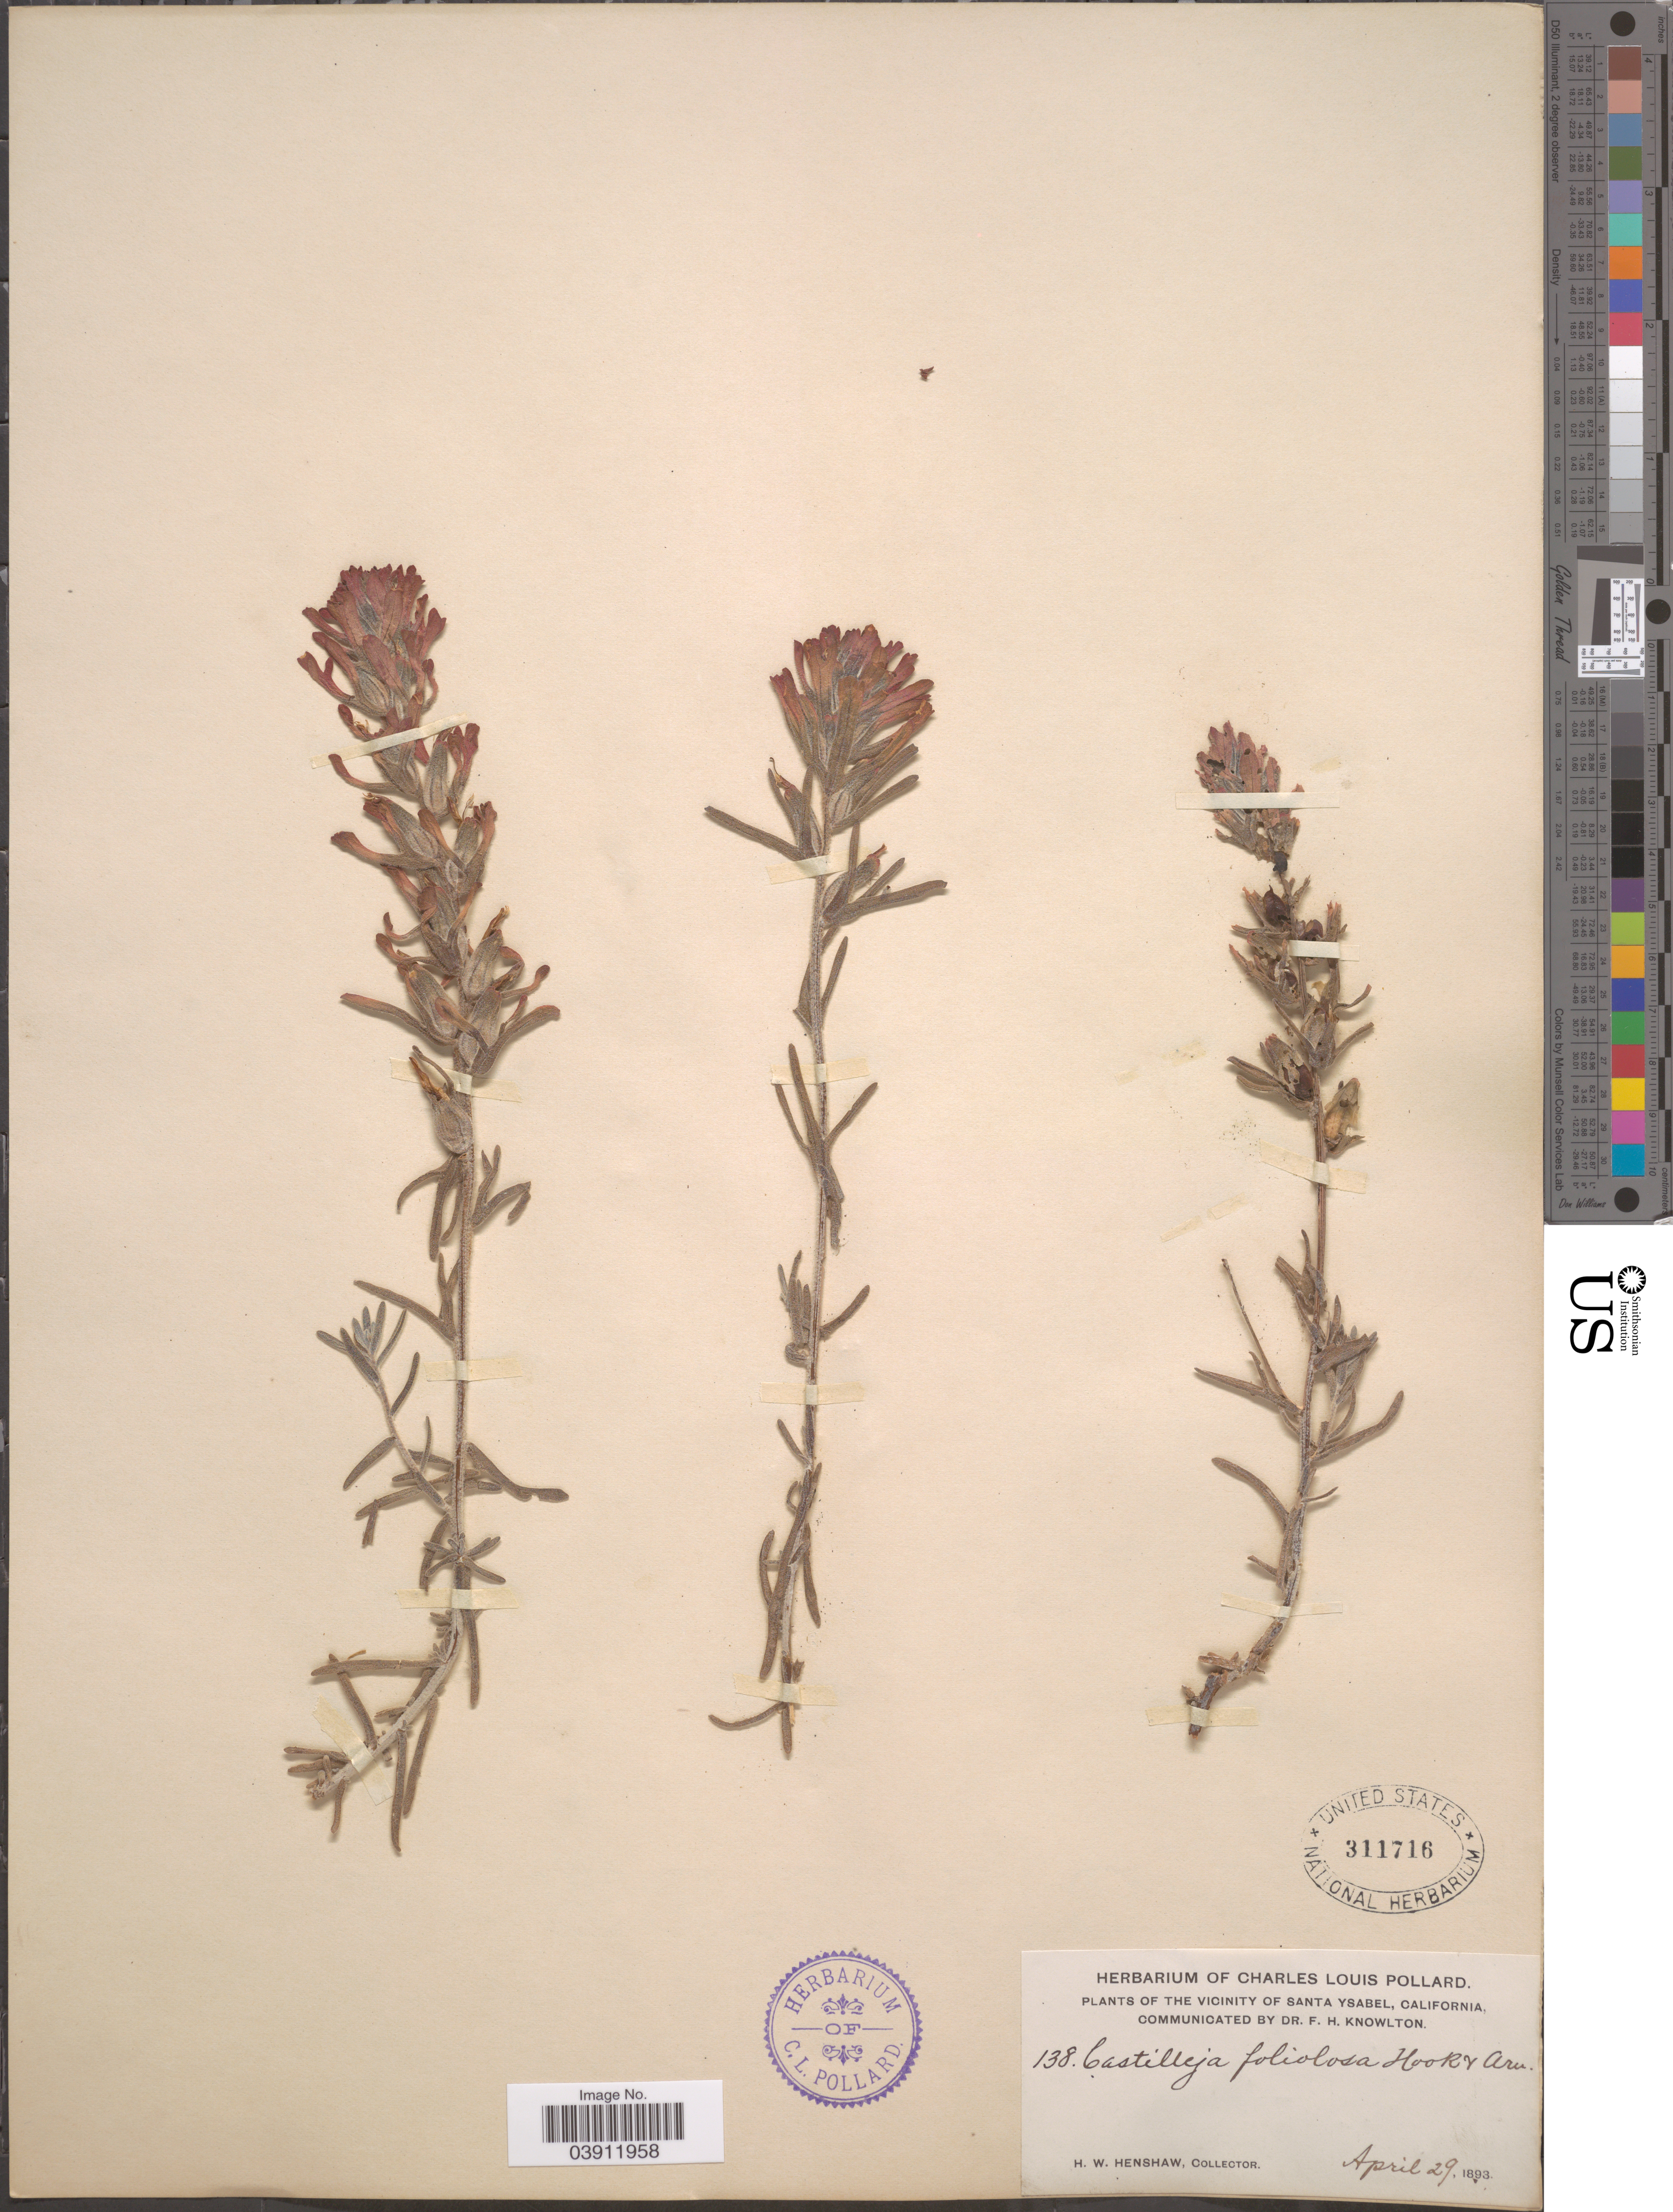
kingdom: Plantae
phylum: Tracheophyta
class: Magnoliopsida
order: Lamiales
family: Orobanchaceae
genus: Castilleja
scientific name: Castilleja foliolosa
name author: Hook. f.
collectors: H. Henshaw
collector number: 138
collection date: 1893-04-29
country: United States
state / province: California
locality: Vicinity of Santa Ysabel.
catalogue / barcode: US 311716